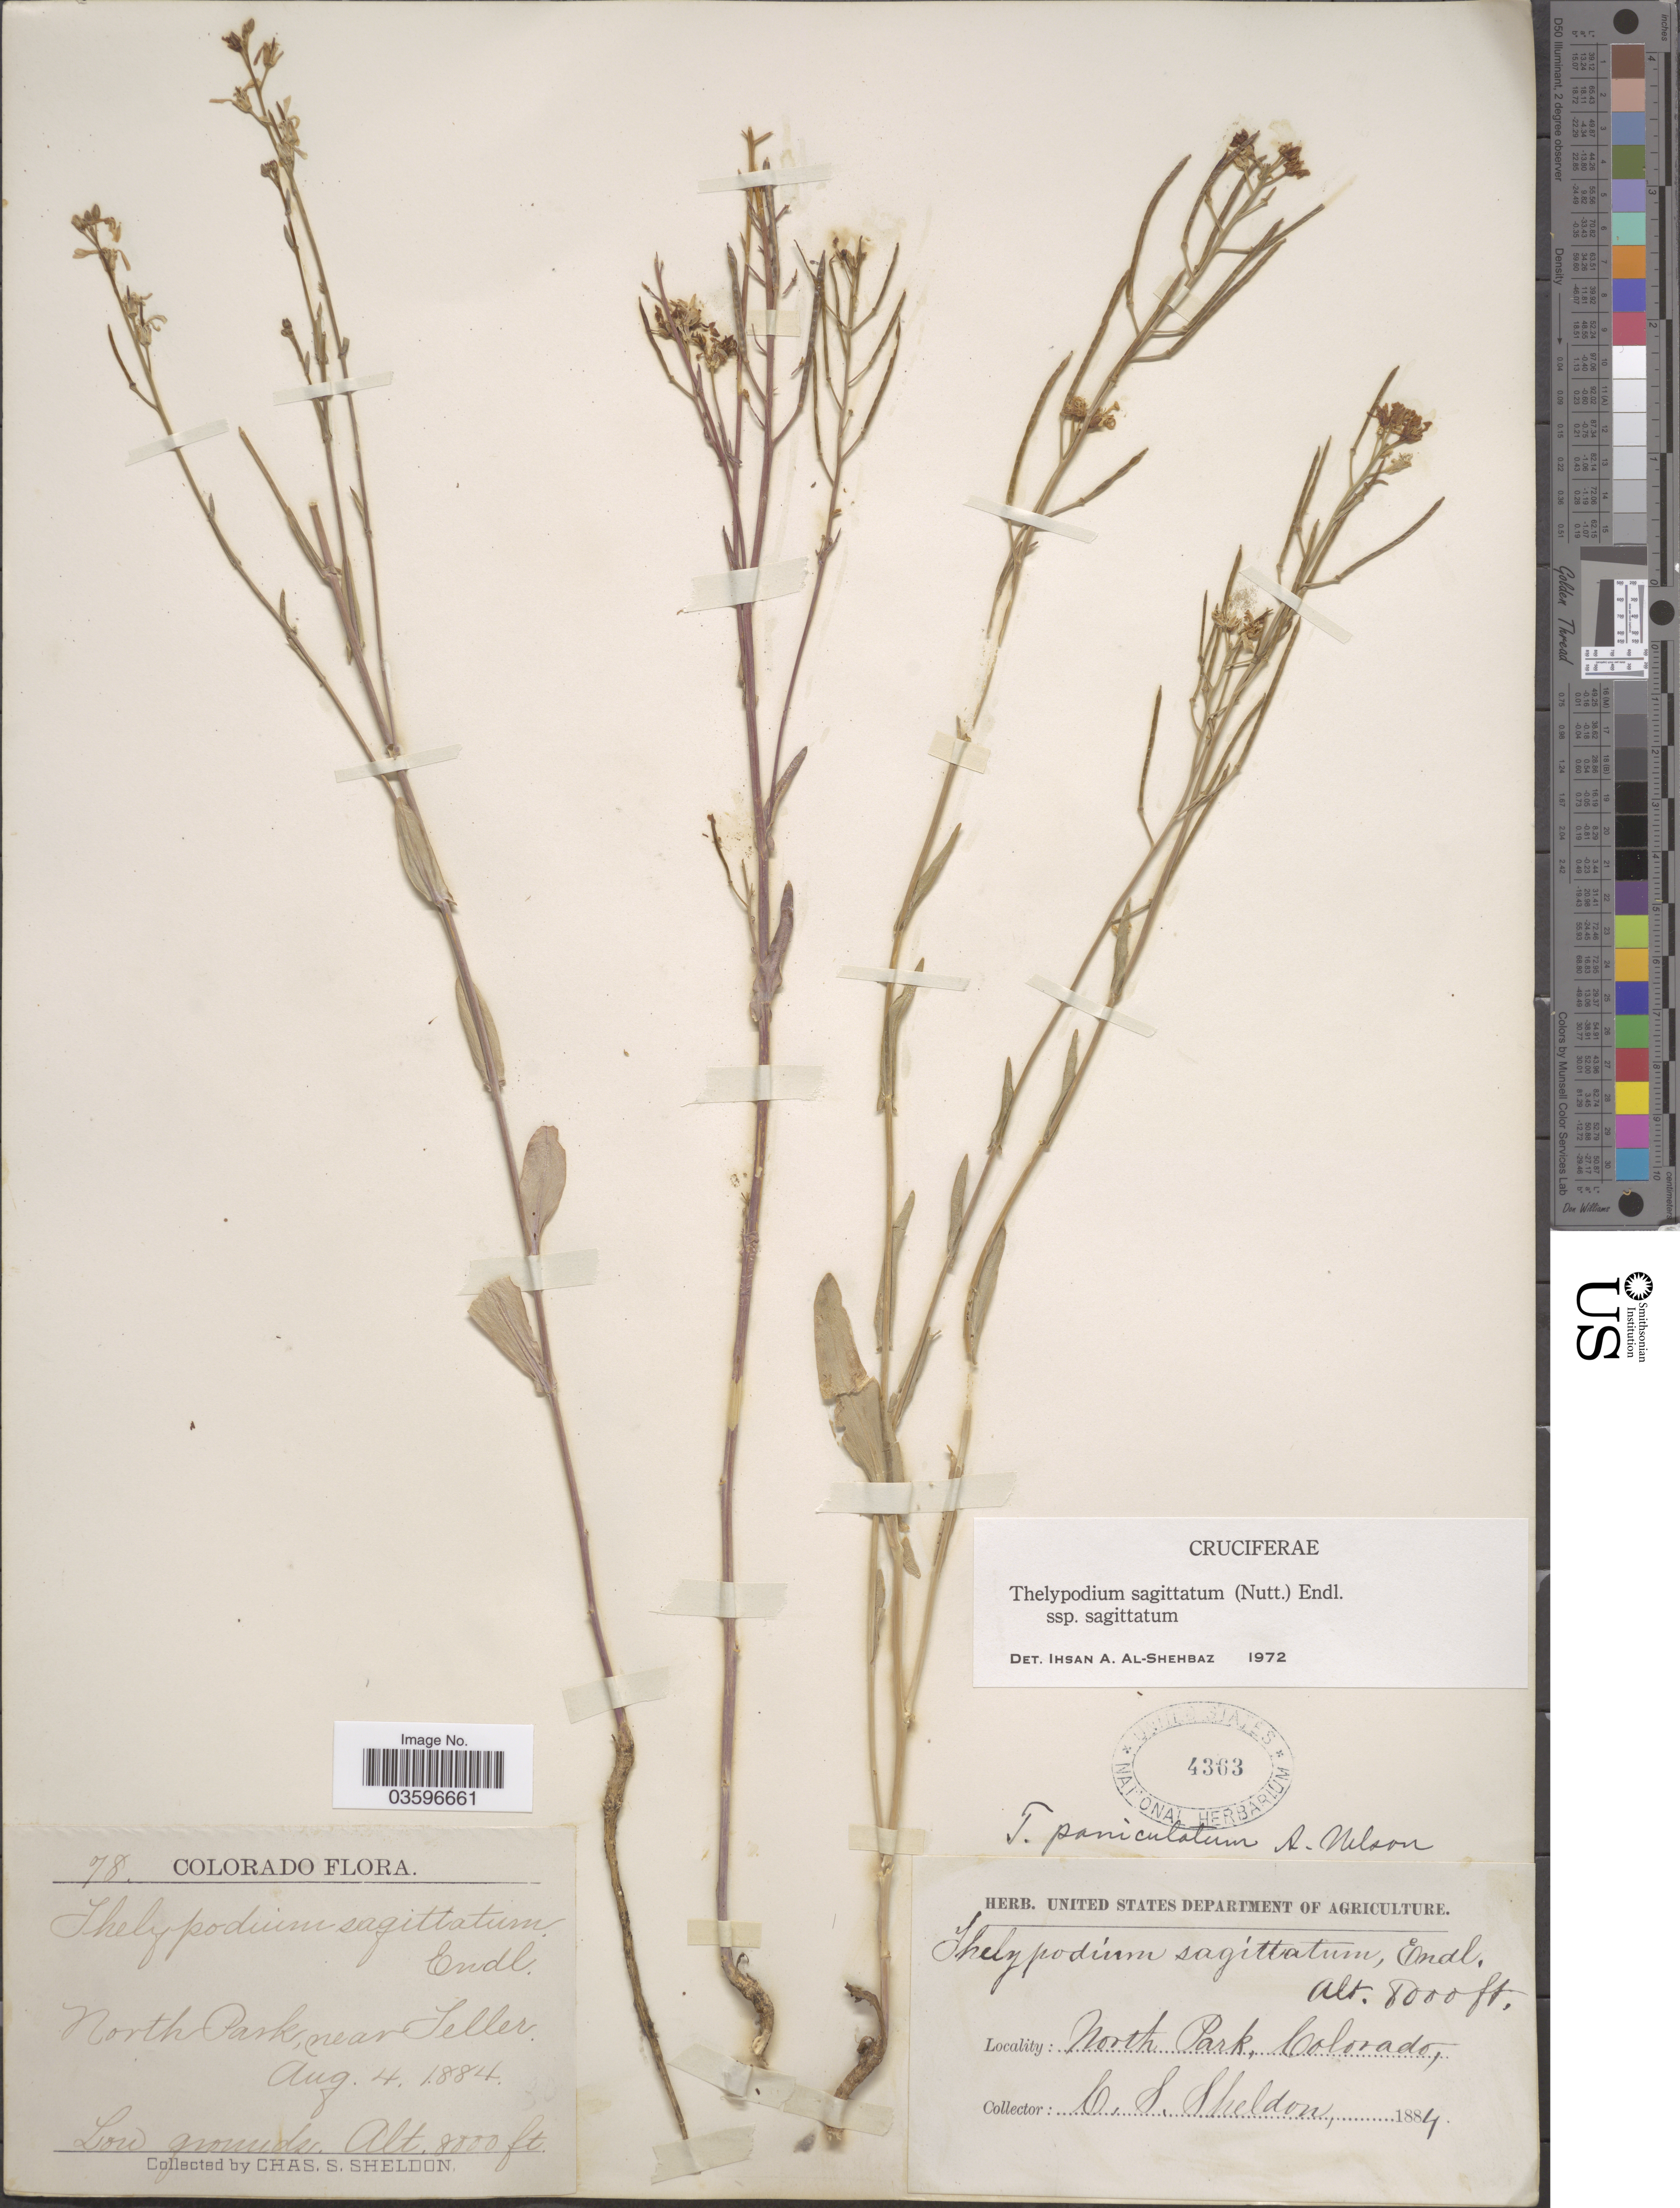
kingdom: Plantae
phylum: Tracheophyta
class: Magnoliopsida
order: Brassicales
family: Brassicaceae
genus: Thelypodium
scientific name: Thelypodium sagittatum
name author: (Nutt.) Endl.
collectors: C. S. Sheldon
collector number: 78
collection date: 1884-08-04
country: United States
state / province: Colorado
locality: North Park, near Teller.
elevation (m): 2438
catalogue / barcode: US 4363